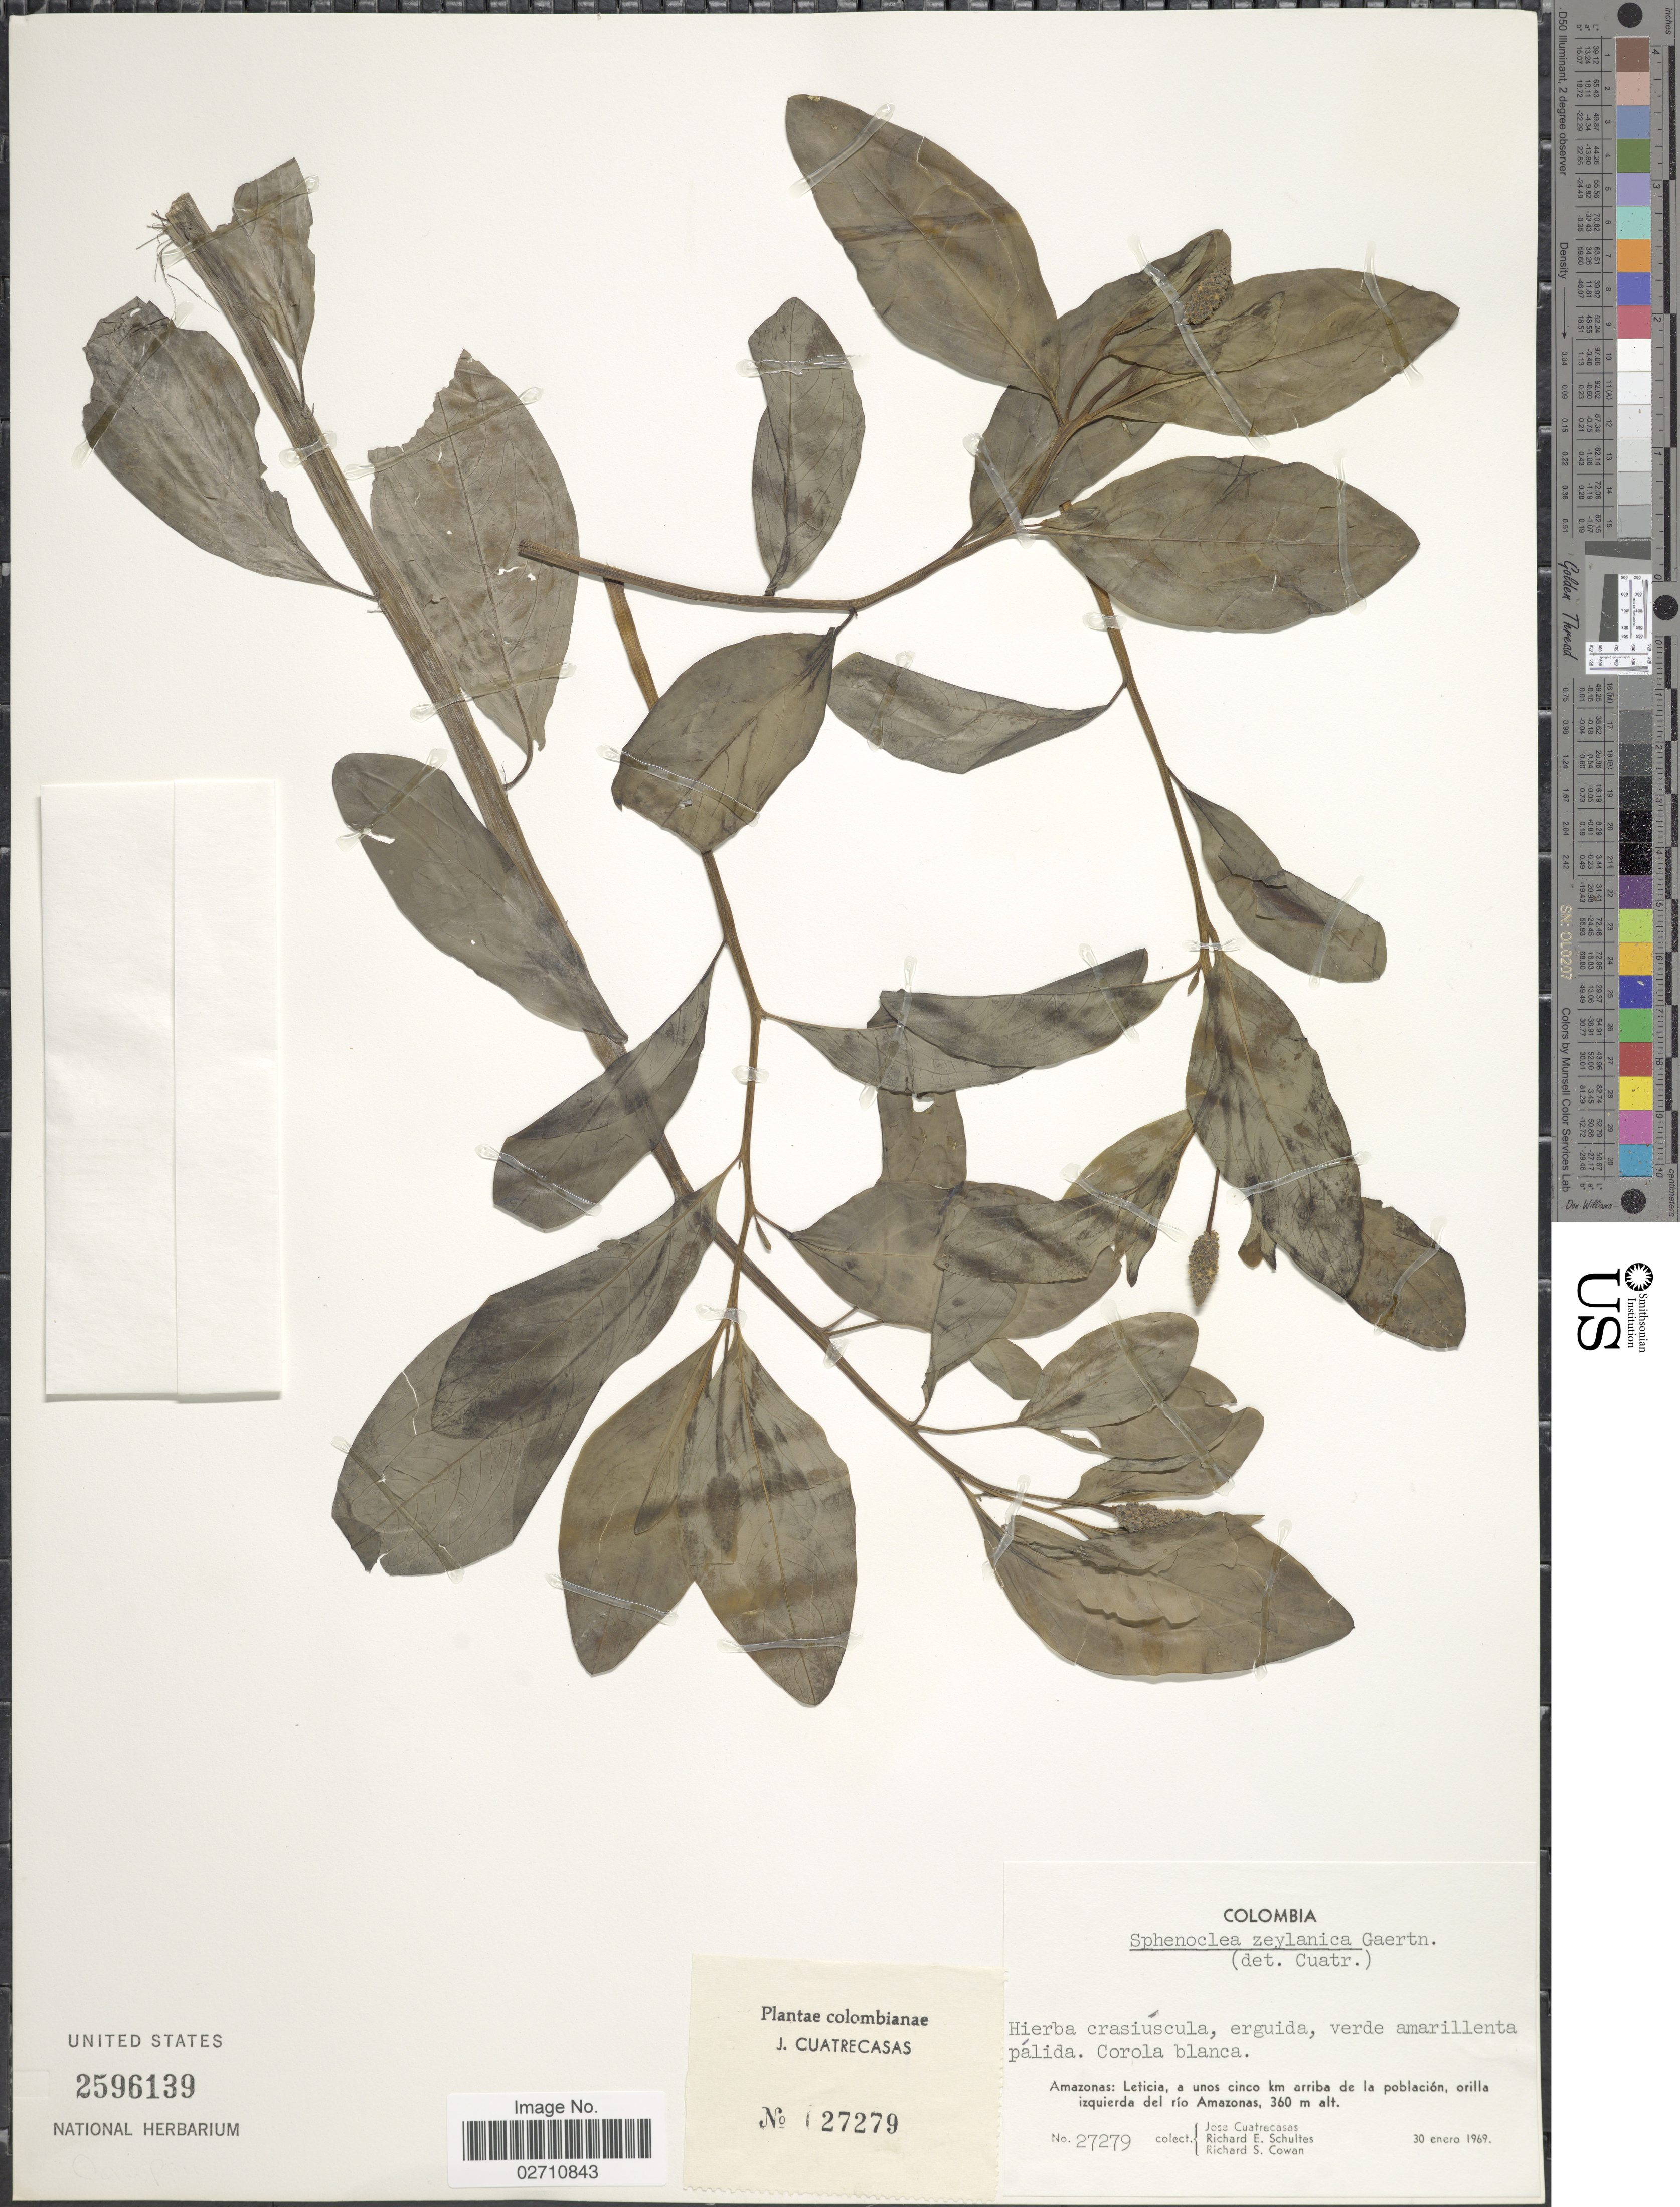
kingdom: Plantae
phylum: Tracheophyta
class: Magnoliopsida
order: Solanales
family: Sphenocleaceae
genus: Sphenoclea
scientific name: Sphenoclea zeylanica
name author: Gaertn.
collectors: J. Cuatrecasas, R. E. Schultes & R. S. Cowan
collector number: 27279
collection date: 1969-01-30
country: Colombia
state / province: Amazônas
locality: Leticia, a unos cinco km arriba de la poblacion, orilla izquierda del rio Amazonas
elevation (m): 360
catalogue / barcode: US 2596139